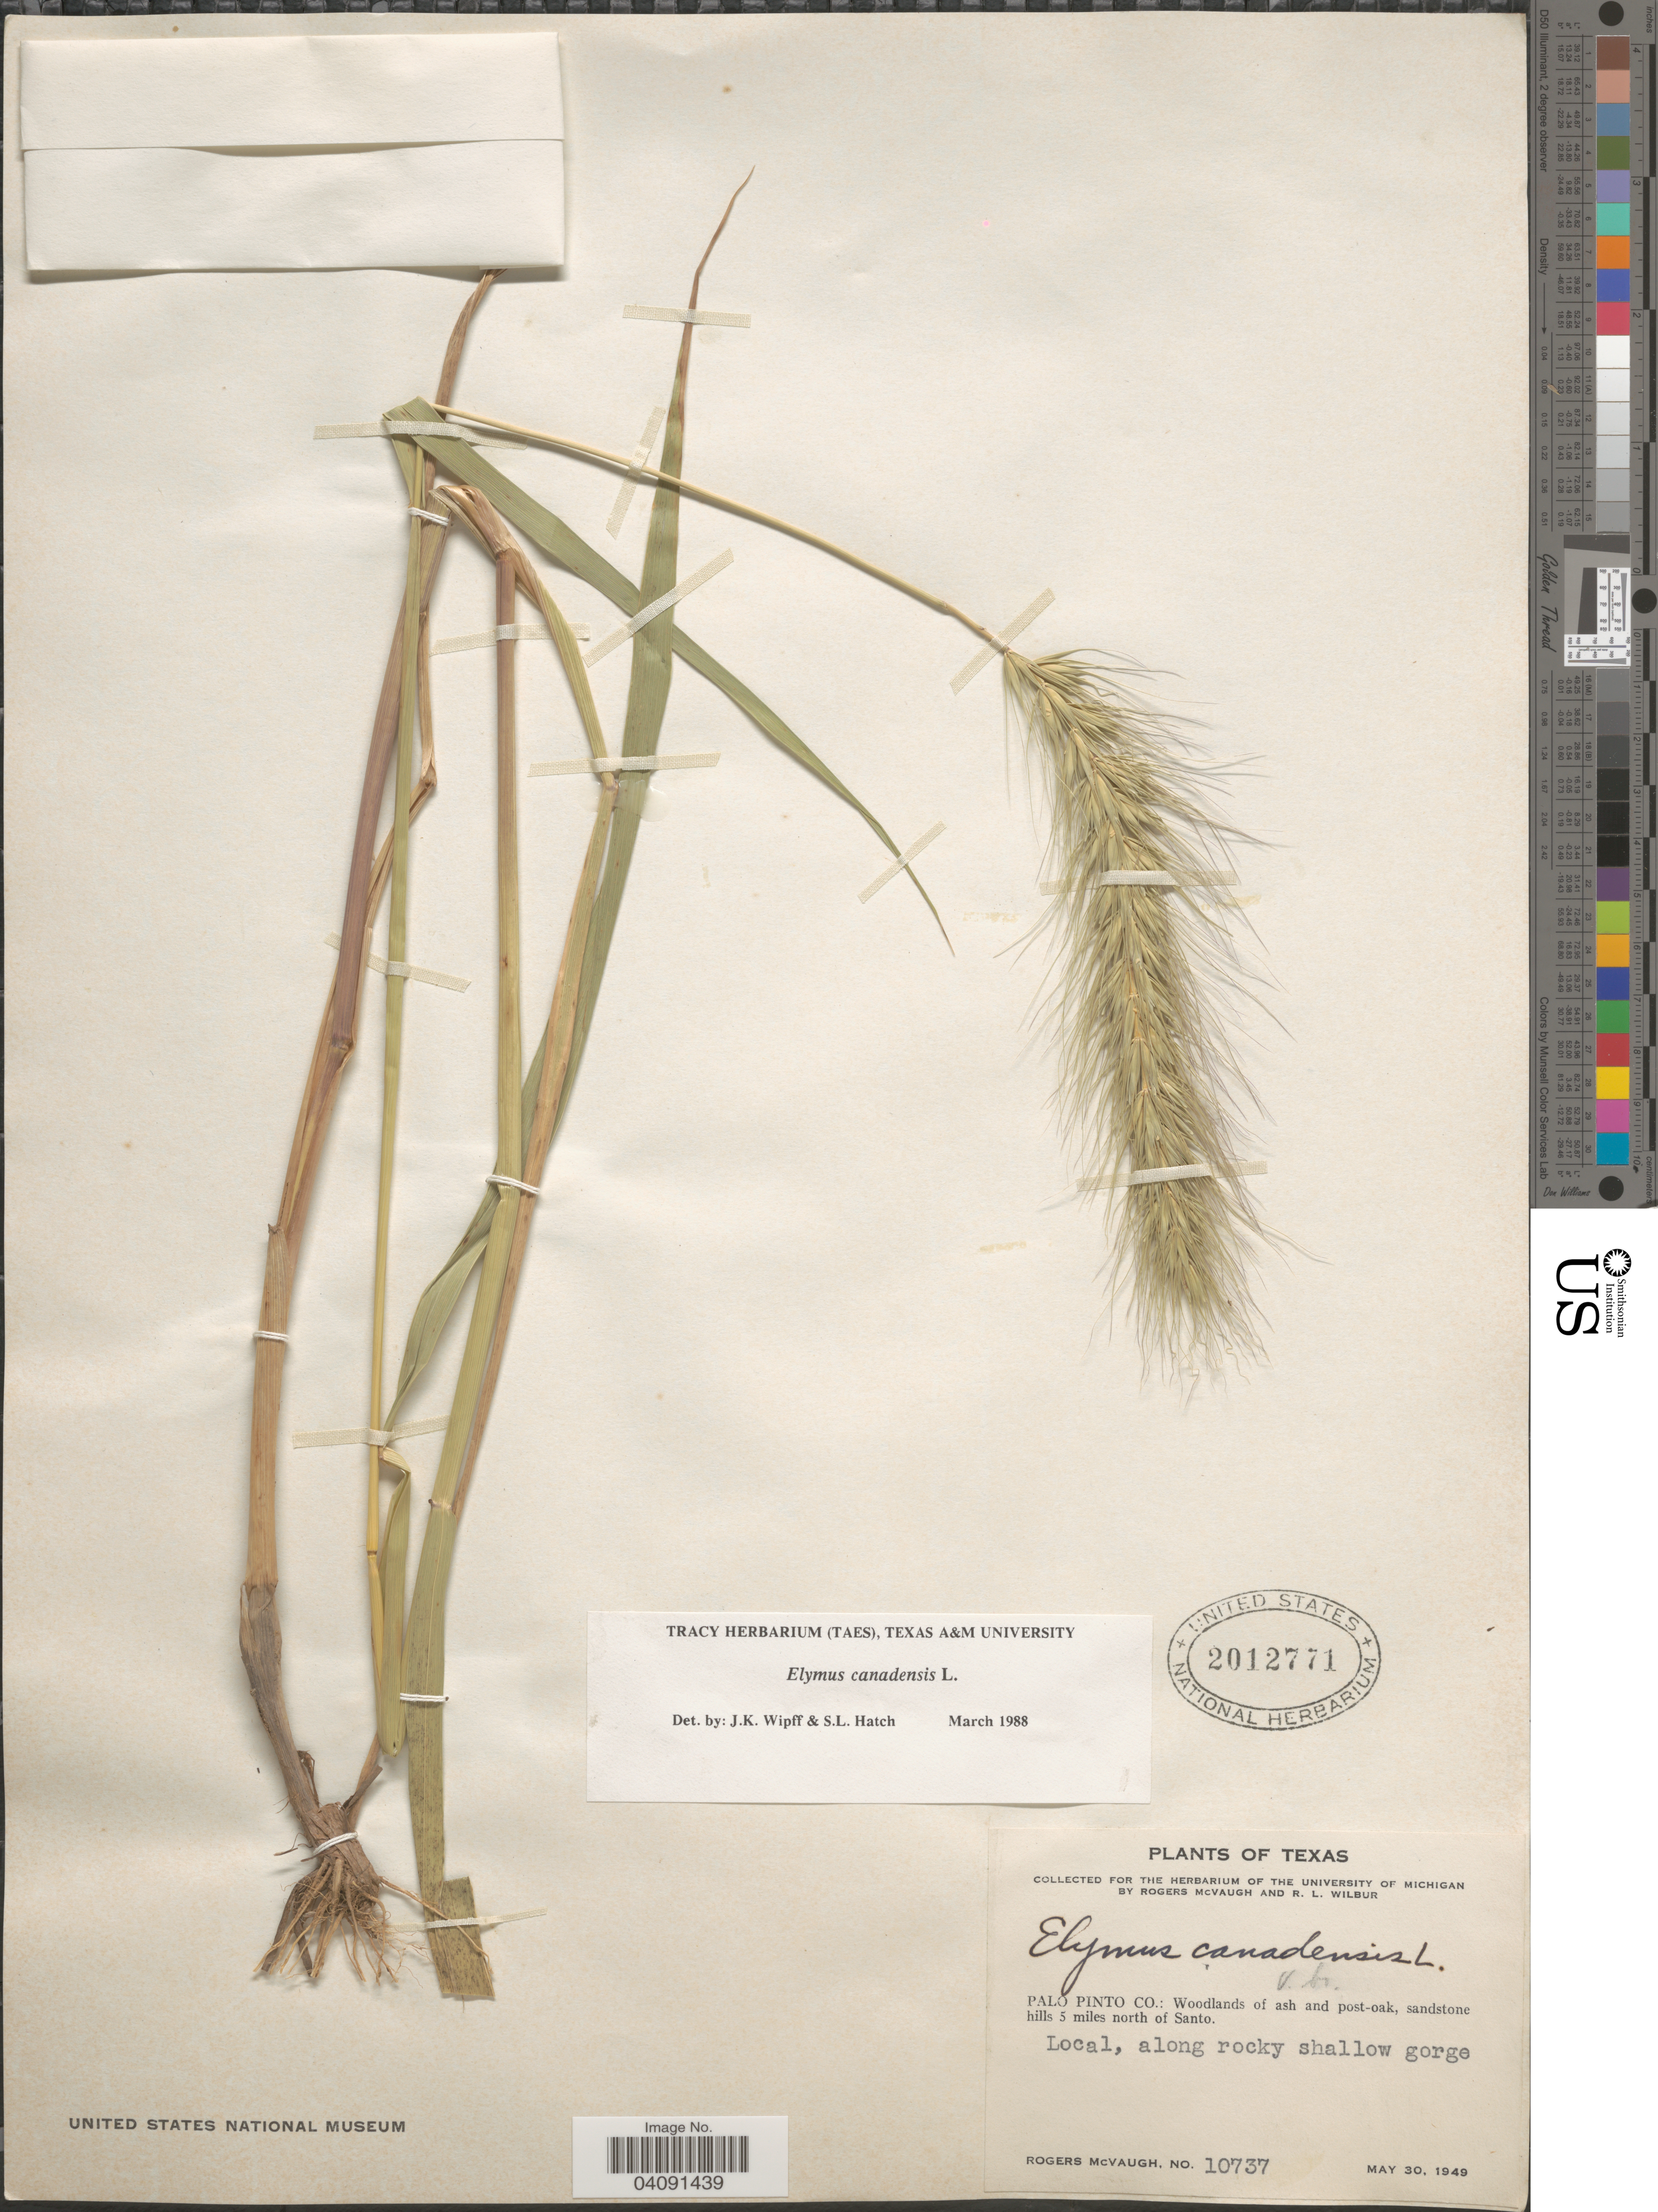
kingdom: Plantae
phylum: Tracheophyta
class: Liliopsida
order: Poales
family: Poaceae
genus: Elymus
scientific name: Elymus canadensis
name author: L.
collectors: R. McVaugh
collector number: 10737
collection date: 1949-05-30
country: United States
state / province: Texas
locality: Palo Pinto Co.: Woodlands of ash and post-oak, sandstone hills 5 miles north of Santo. Local, along rocky shallow gorge.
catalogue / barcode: US 2012771